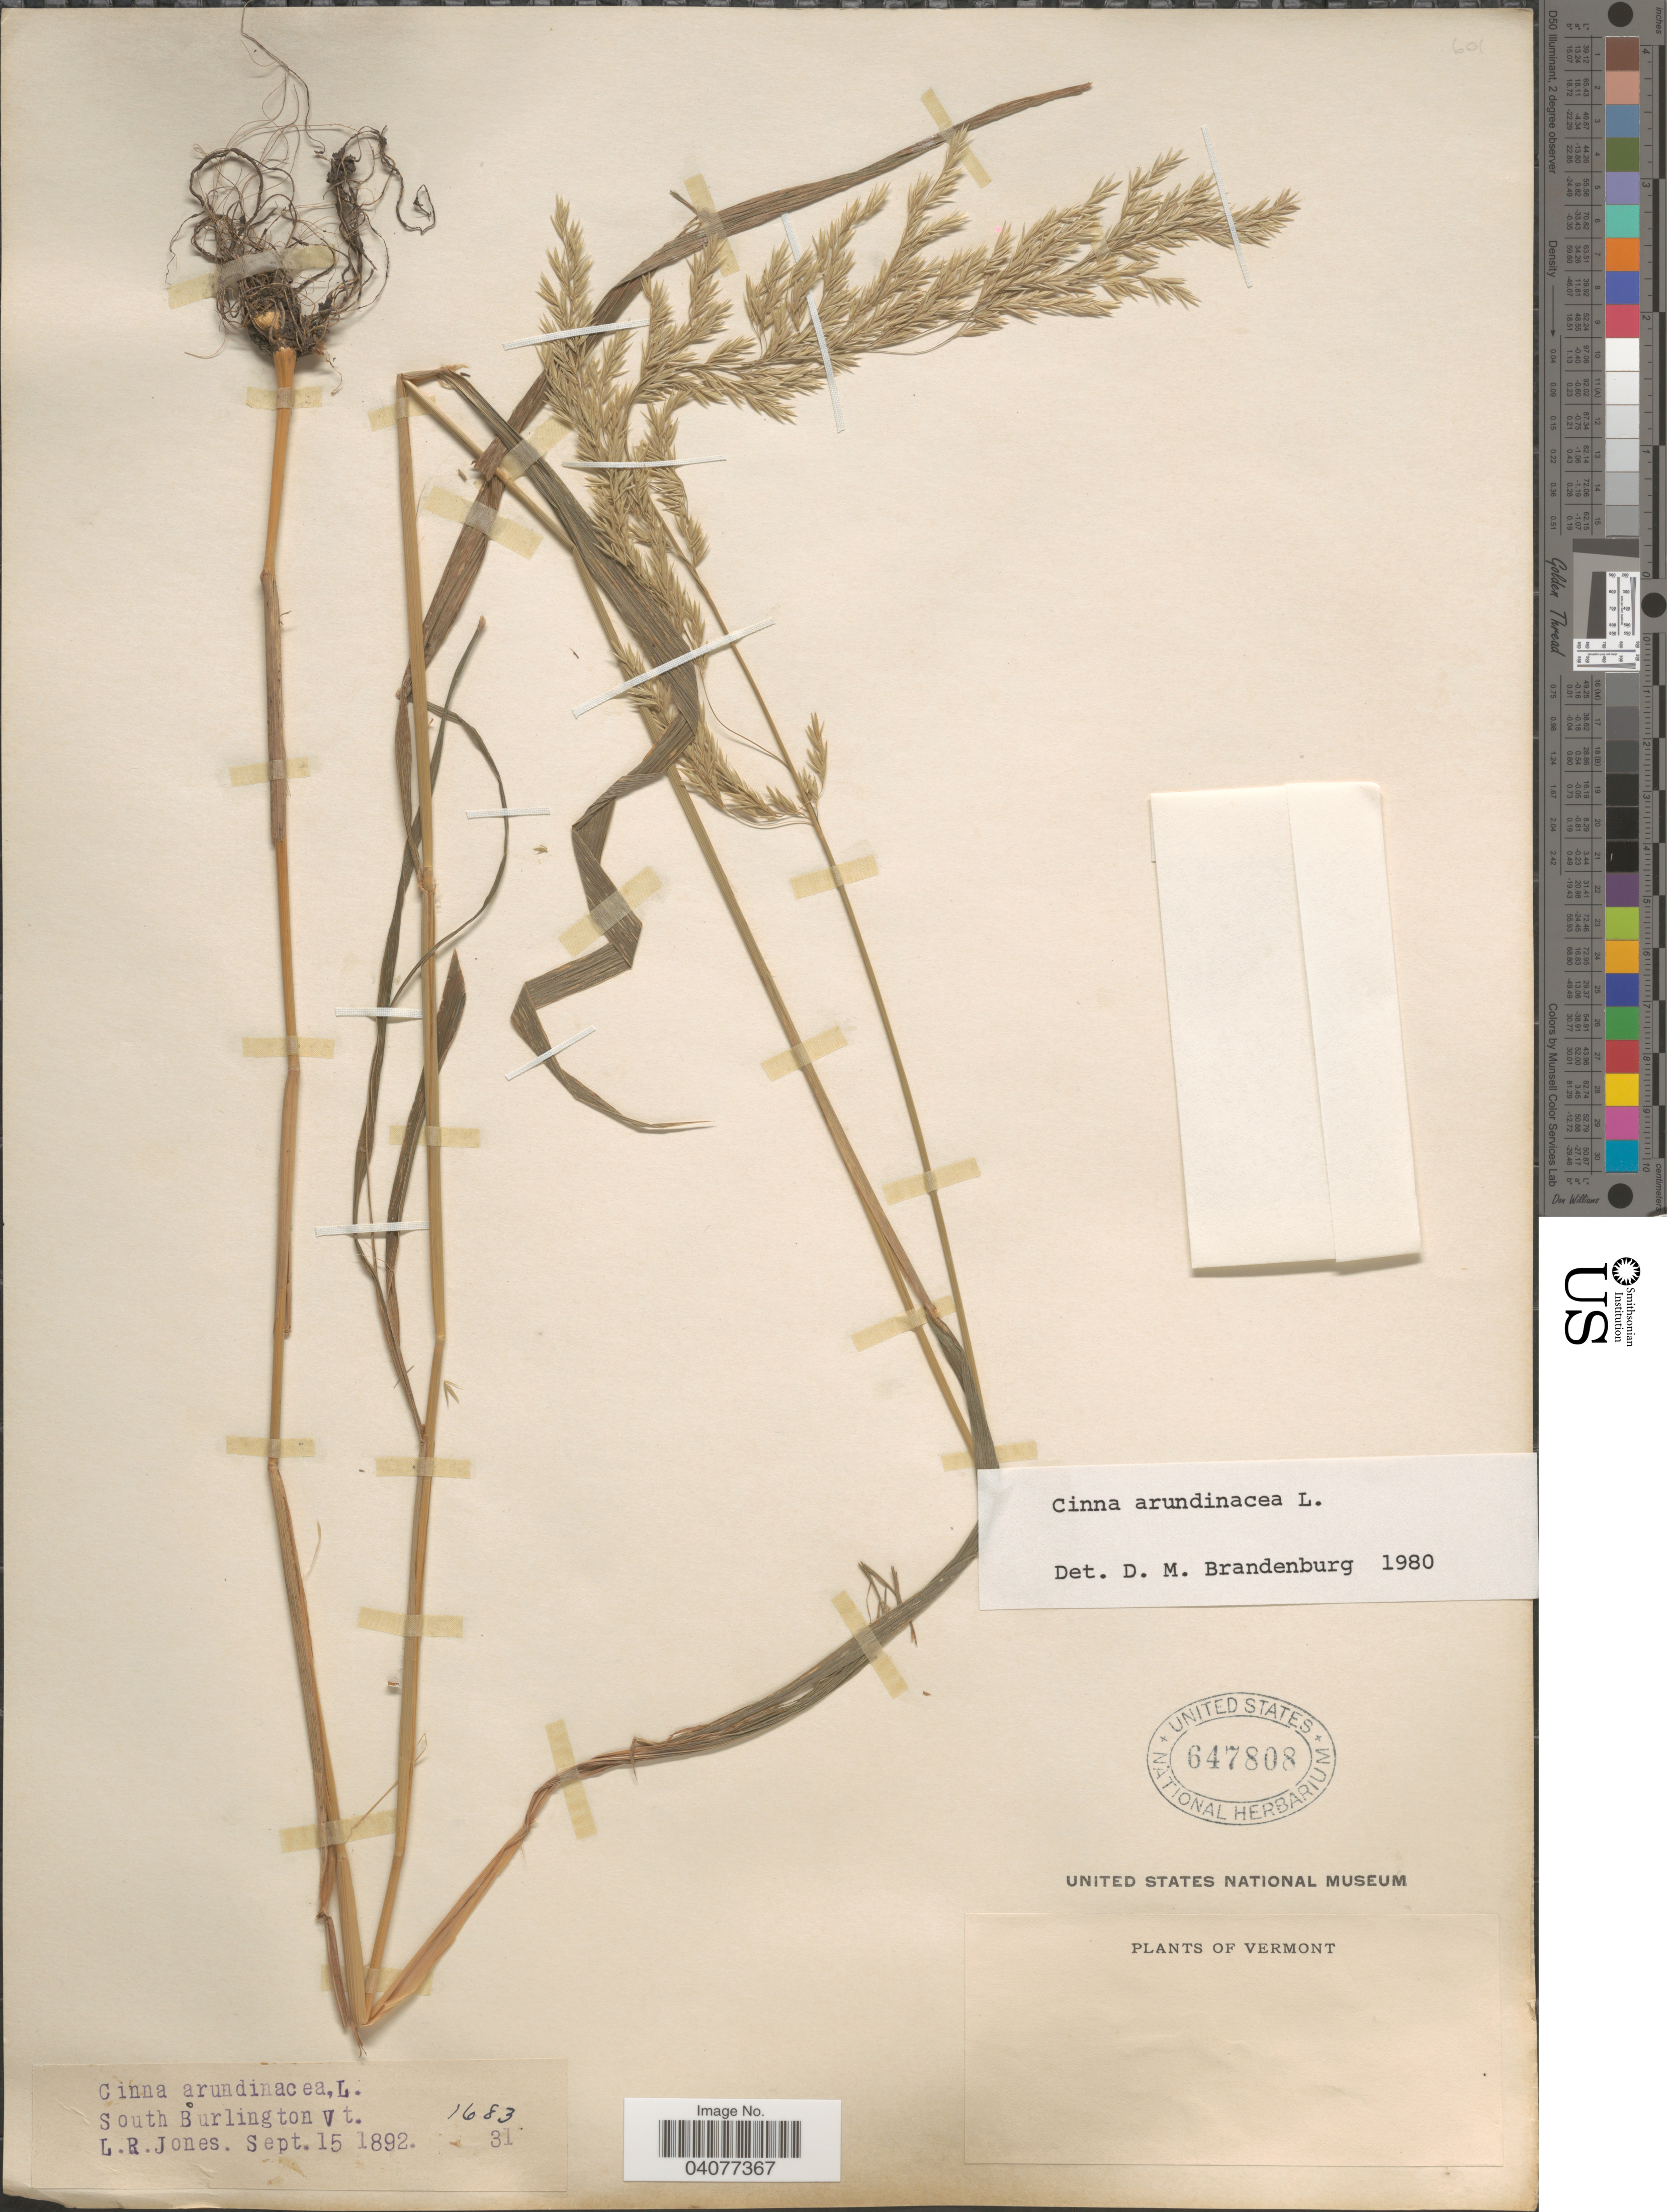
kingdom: Plantae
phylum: Tracheophyta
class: Liliopsida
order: Poales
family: Poaceae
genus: Cinna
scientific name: Cinna arundinacea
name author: L.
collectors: L. R. Jones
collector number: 1683/31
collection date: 1892-09-15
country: United States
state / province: Vermont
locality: South Burlington.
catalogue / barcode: US 647808